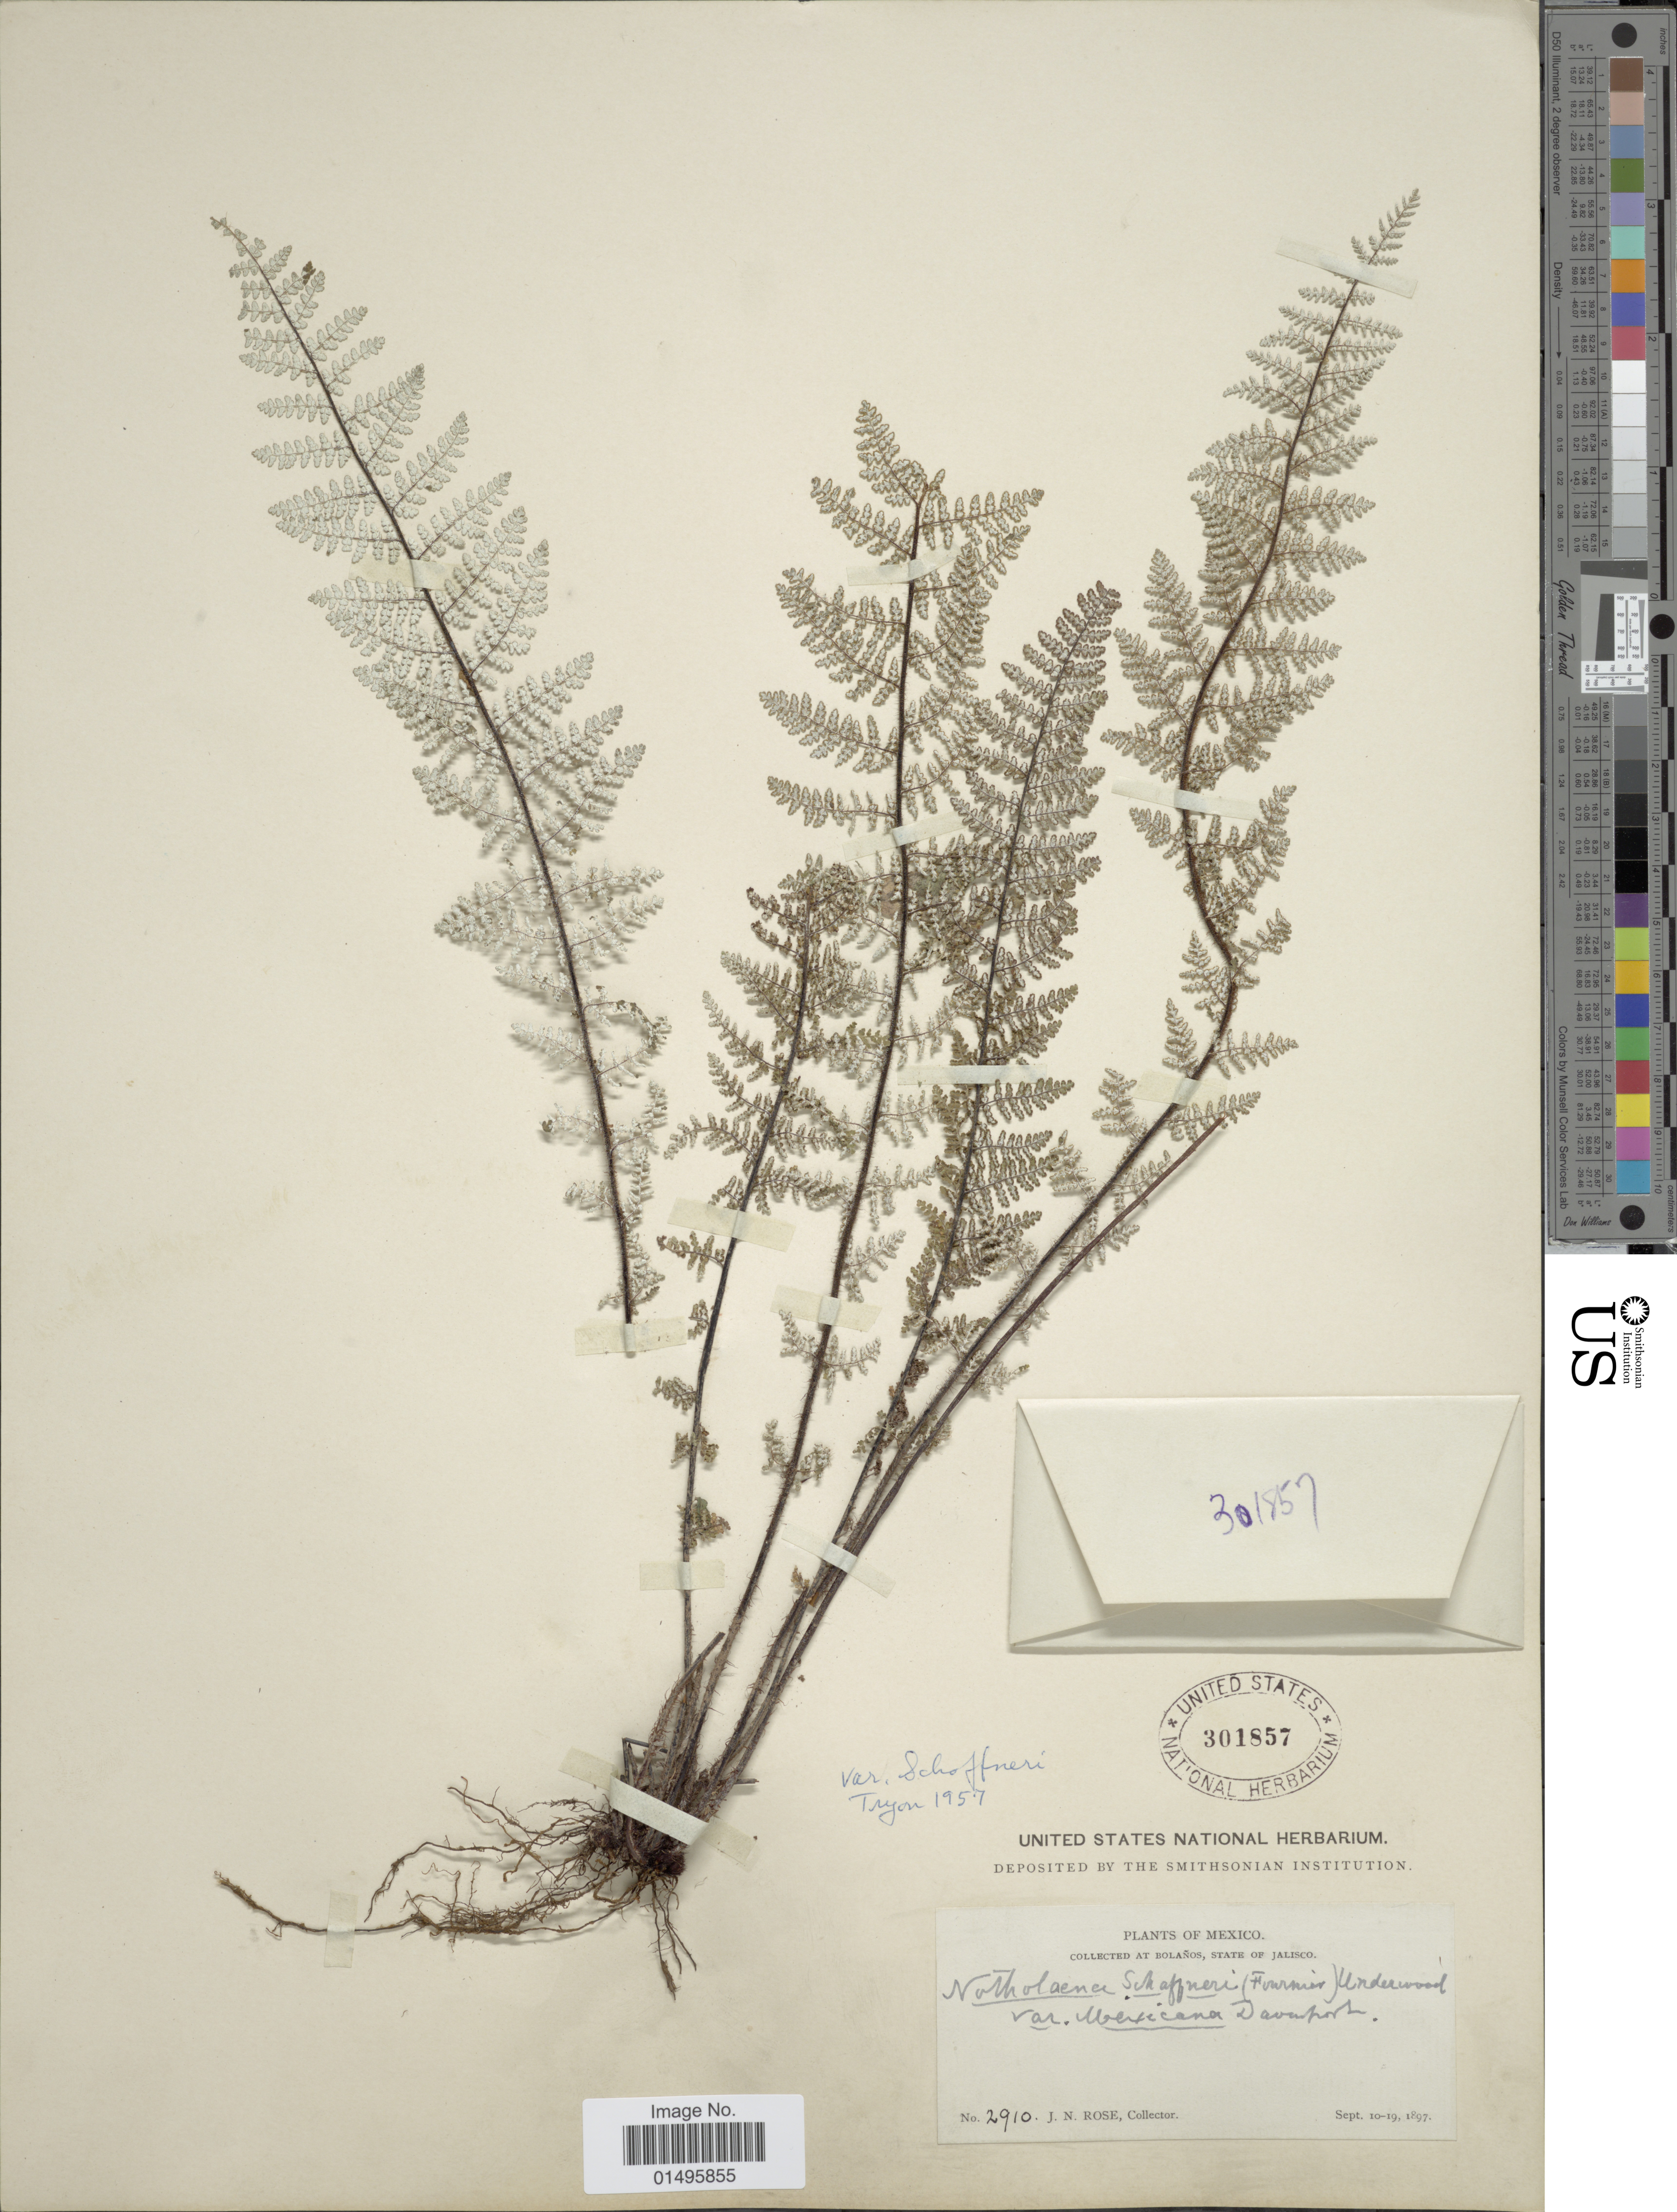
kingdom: Plantae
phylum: Tracheophyta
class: Polypodiopsida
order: Polypodiales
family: Pteridaceae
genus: Notholaena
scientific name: Notholaena schaffneri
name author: (E. Fourn.) Underw.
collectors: J. N. Rose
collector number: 2910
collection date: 1897-09-10/1897-09-19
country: Mexico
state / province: Jalisco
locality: Mexico, Bolanos.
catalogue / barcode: US 301857